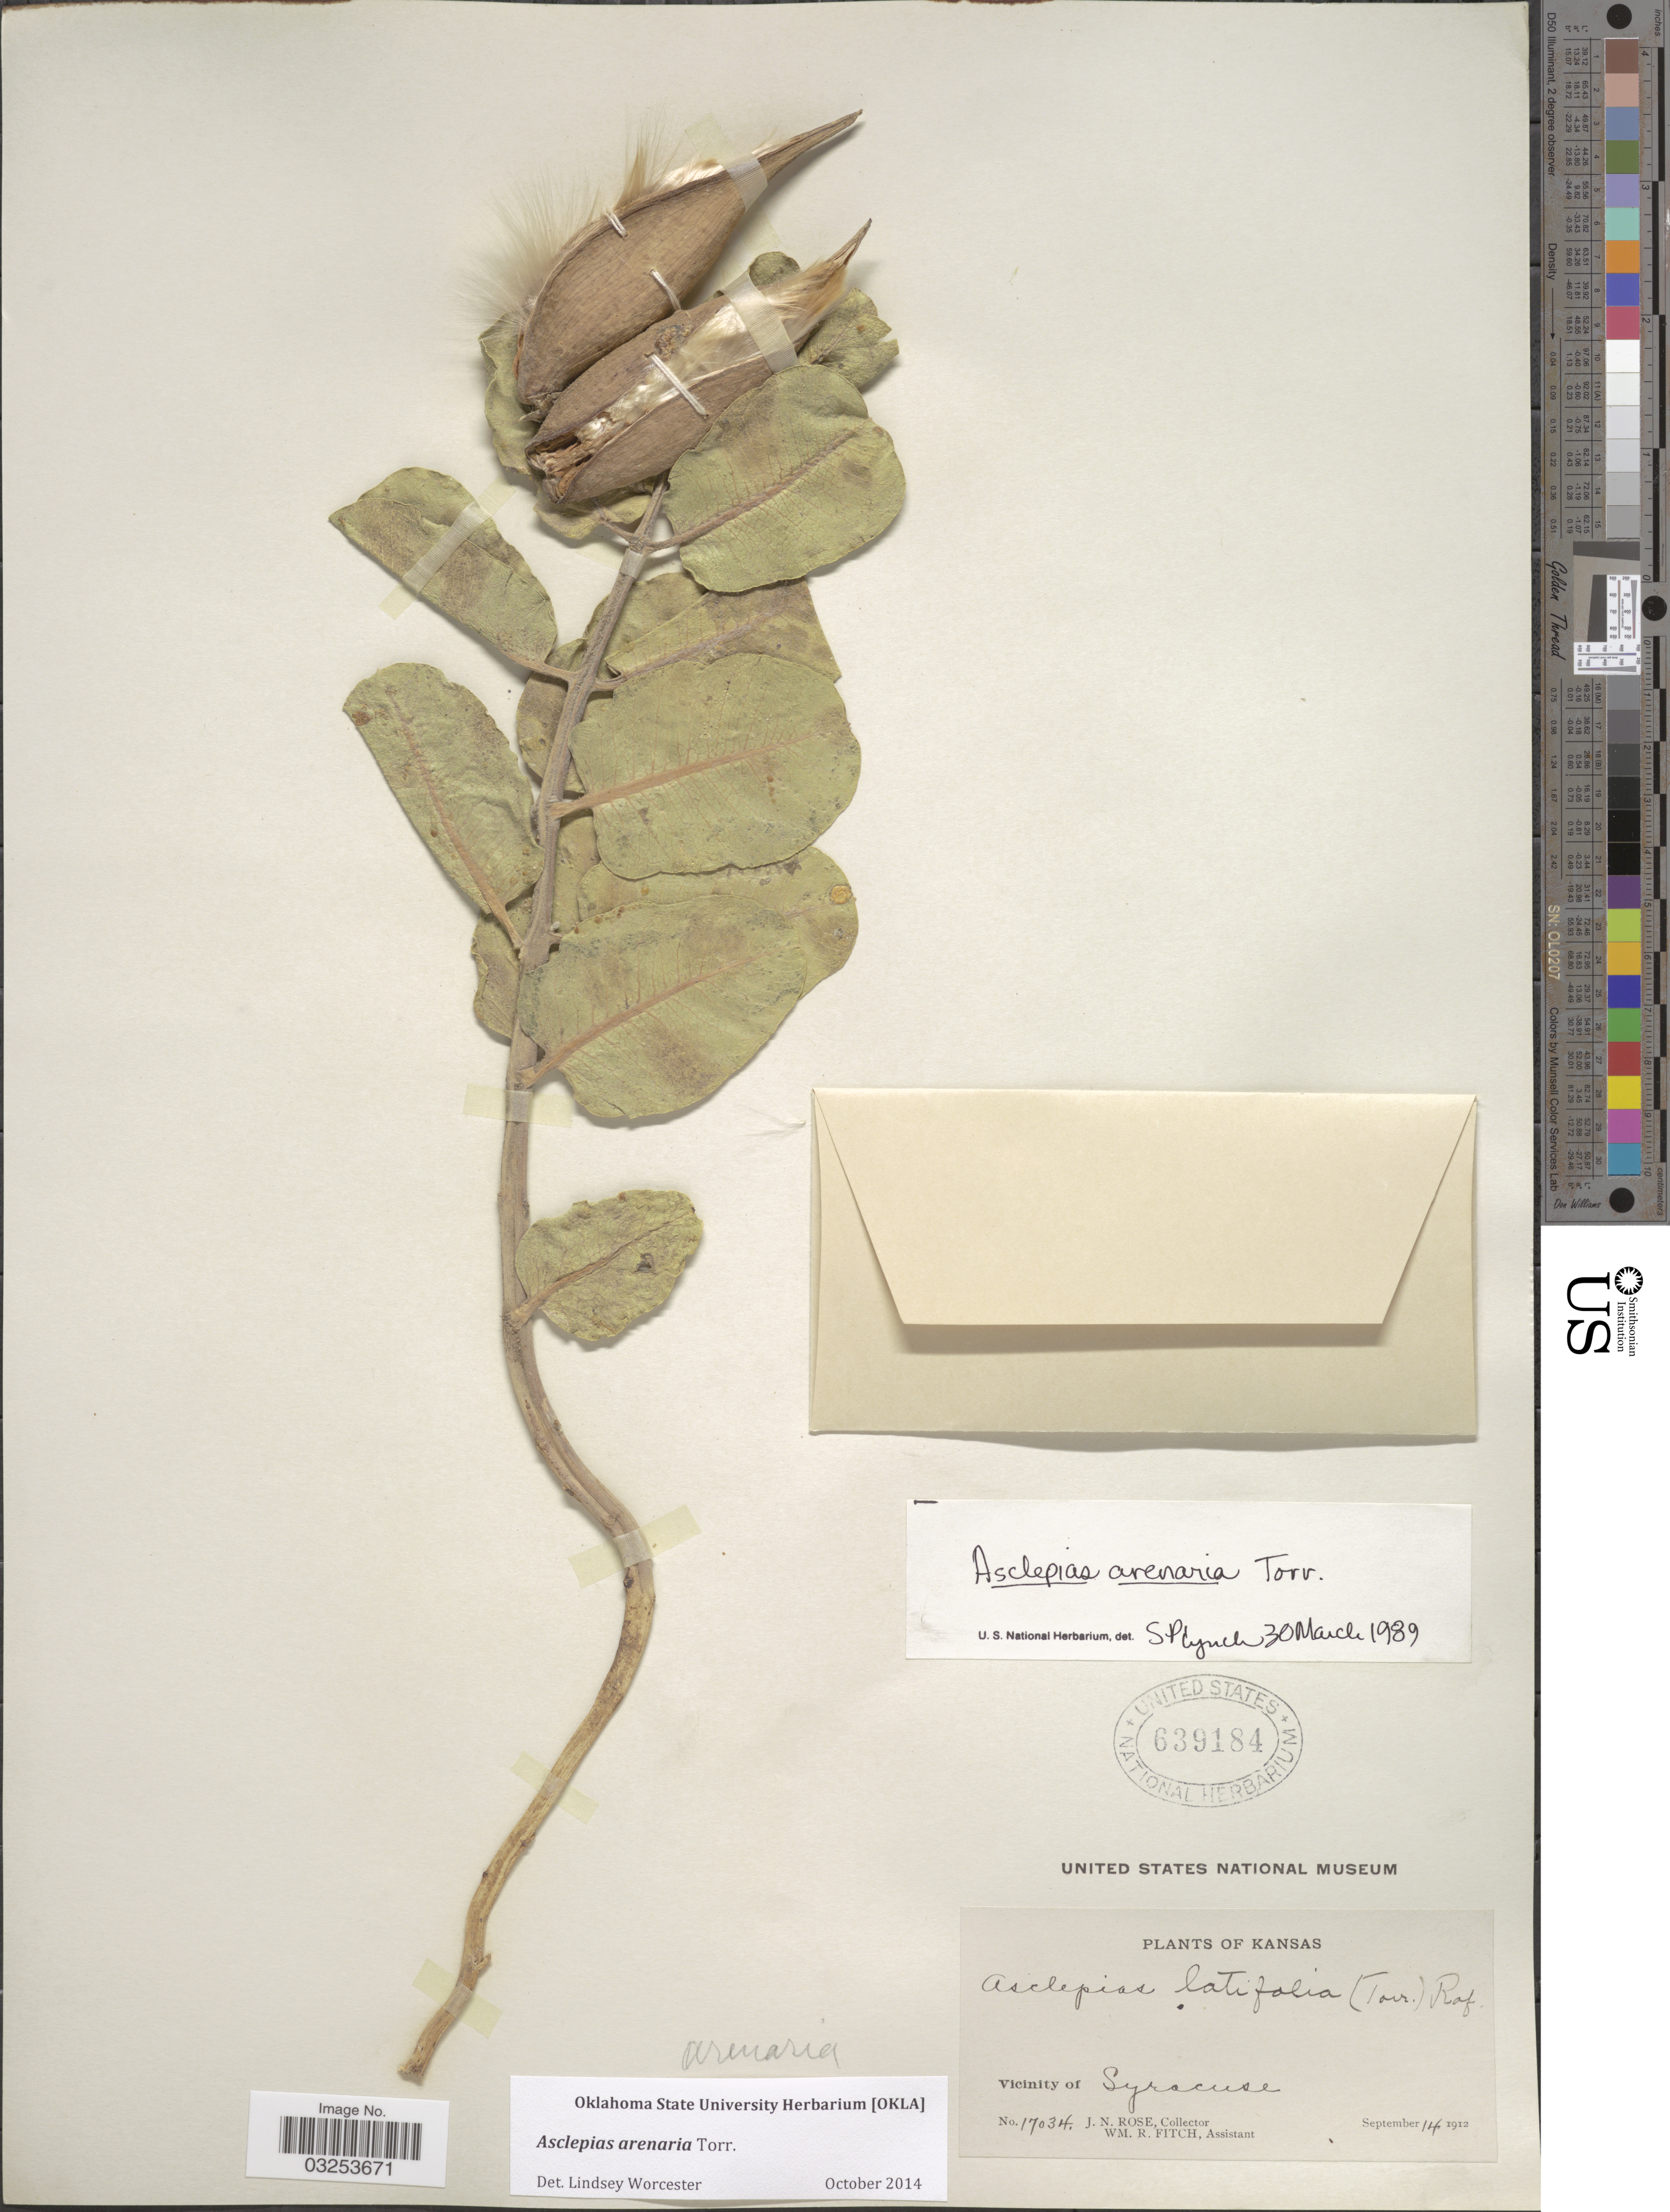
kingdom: Plantae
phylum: Tracheophyta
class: Magnoliopsida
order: Gentianales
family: Apocynaceae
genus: Asclepias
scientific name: Asclepias arenaria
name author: Torr.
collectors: J. N. Rose & W. R. Fitch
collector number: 17034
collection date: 1912-09-14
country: United States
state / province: Kansas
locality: Vicinity of Syracuse.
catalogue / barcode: US 639184